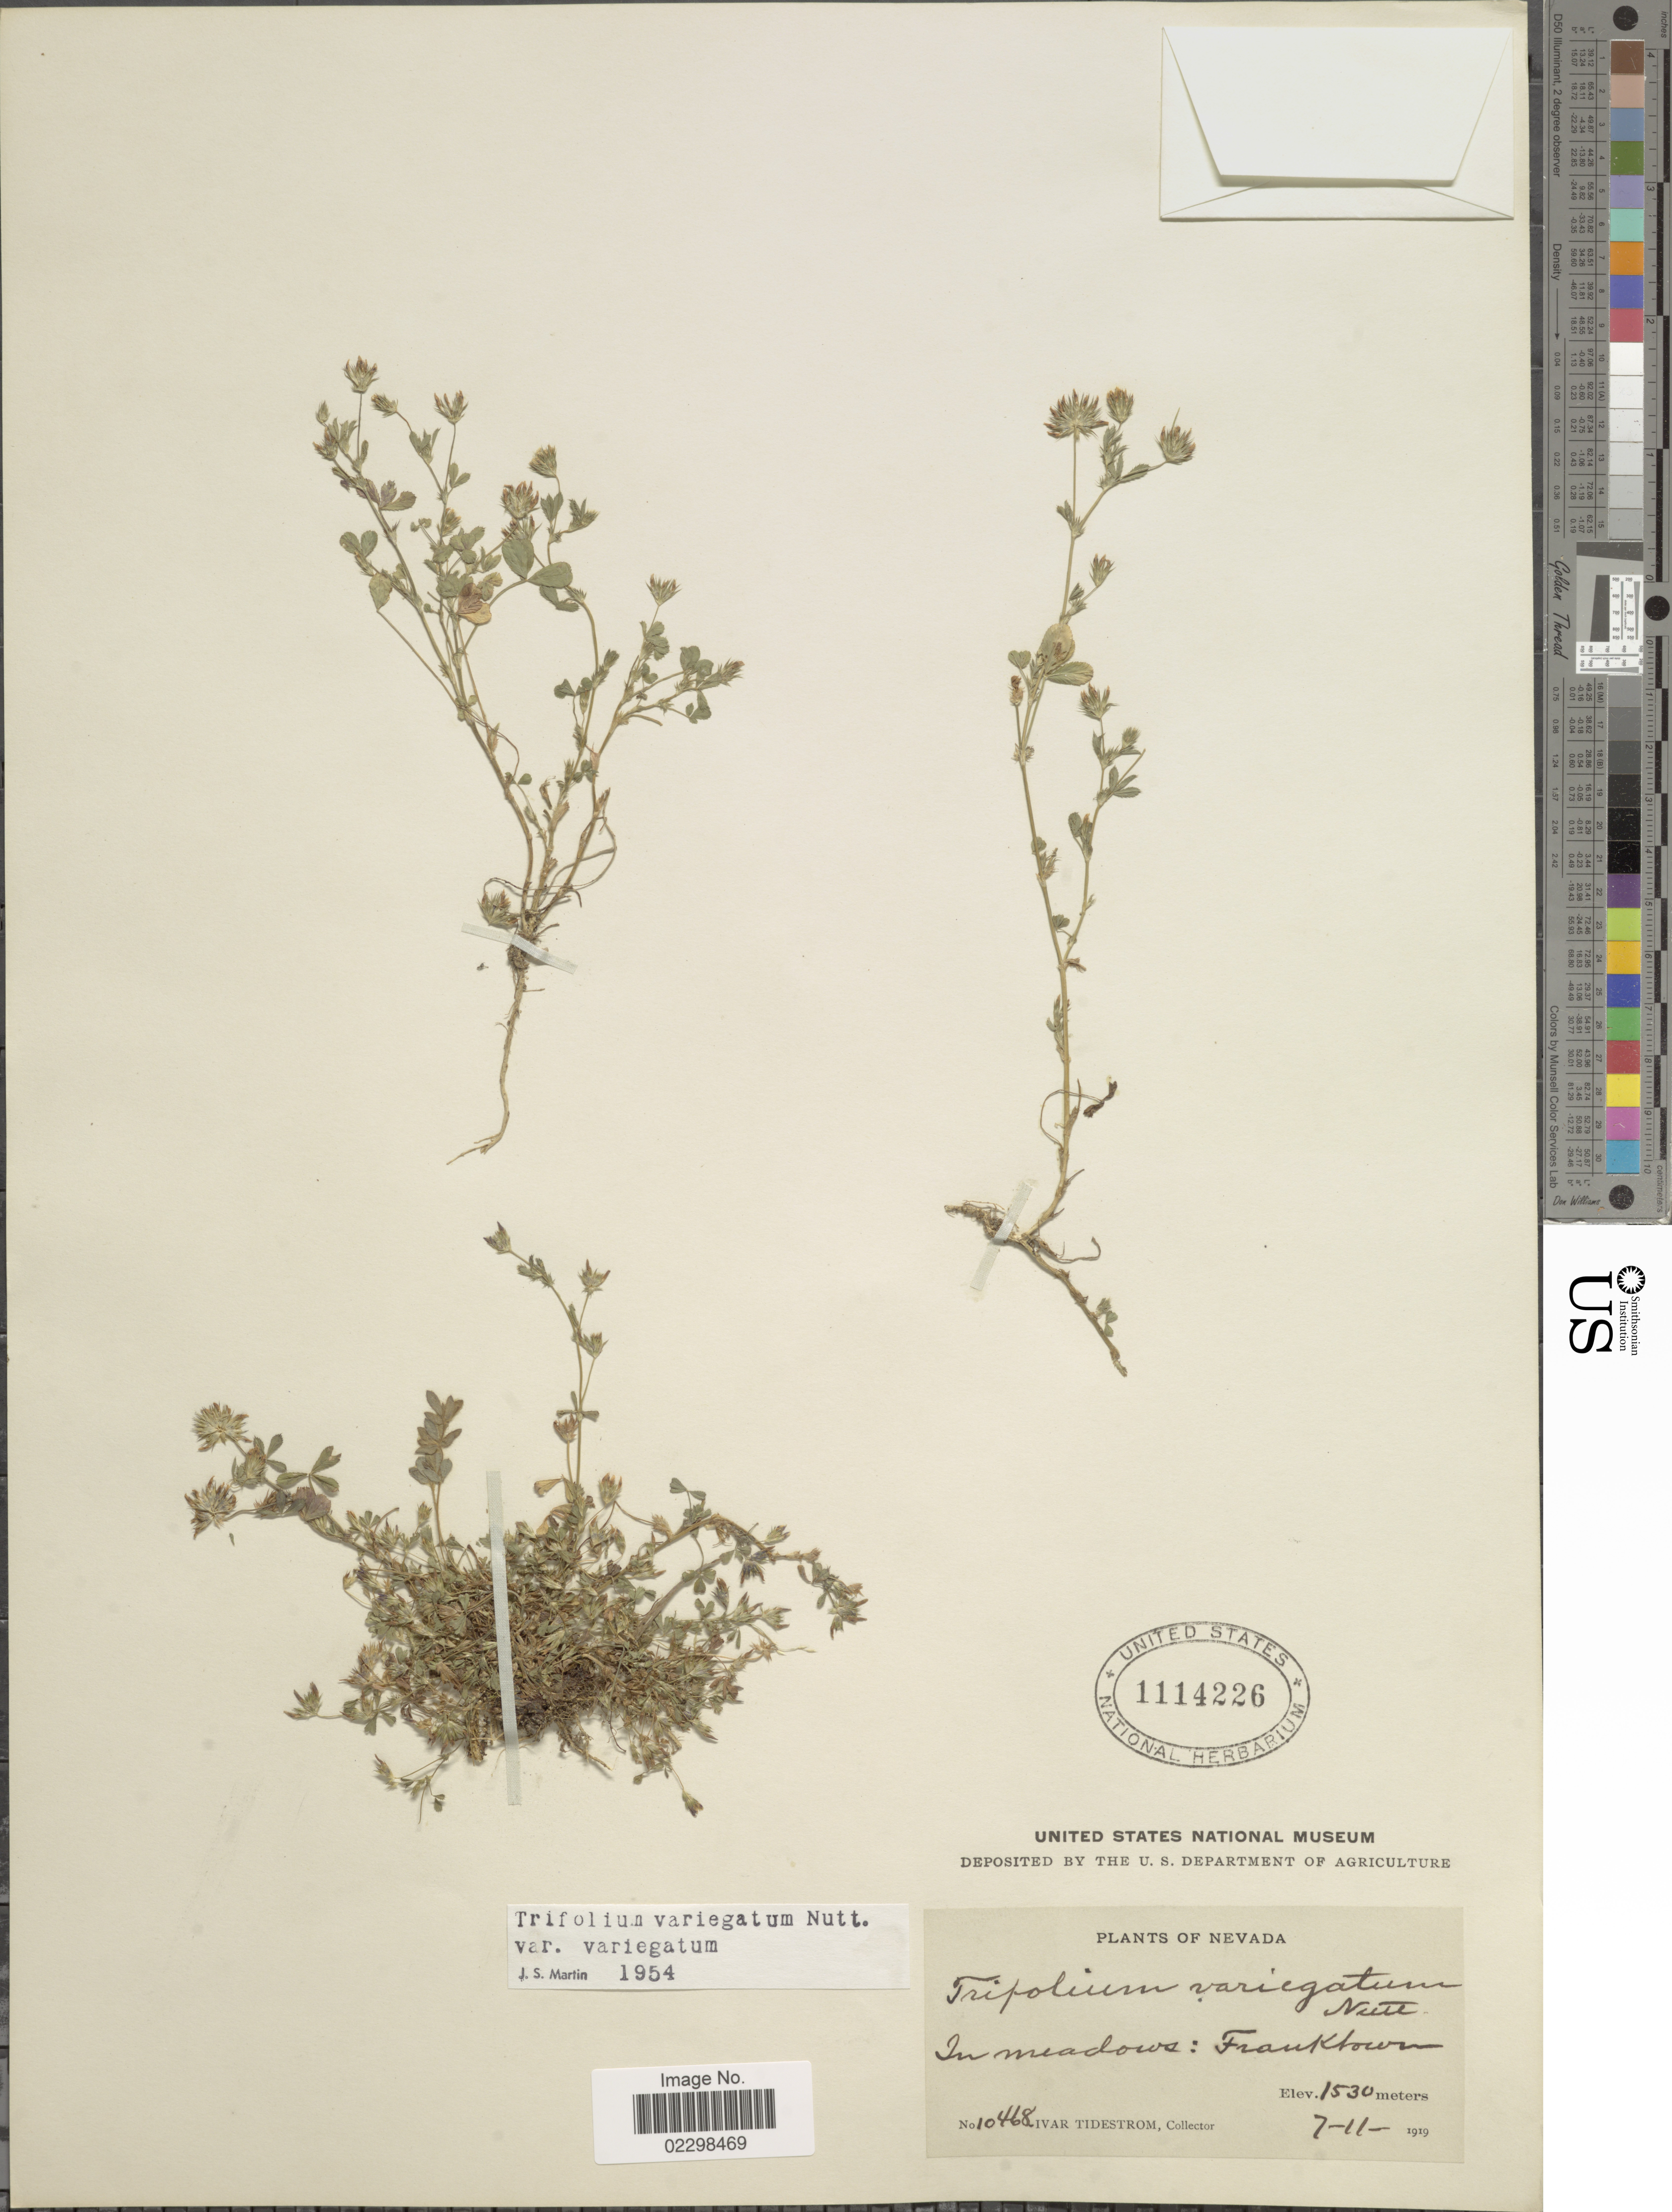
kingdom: Plantae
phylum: Tracheophyta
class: Magnoliopsida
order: Fabales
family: Fabaceae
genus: Trifolium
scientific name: Trifolium variegatum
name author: Nutt.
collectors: I. F. Tidestrom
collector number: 10468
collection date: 1919-07-11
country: United States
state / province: Nevada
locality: Franktown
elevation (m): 1530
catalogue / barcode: US 1114226